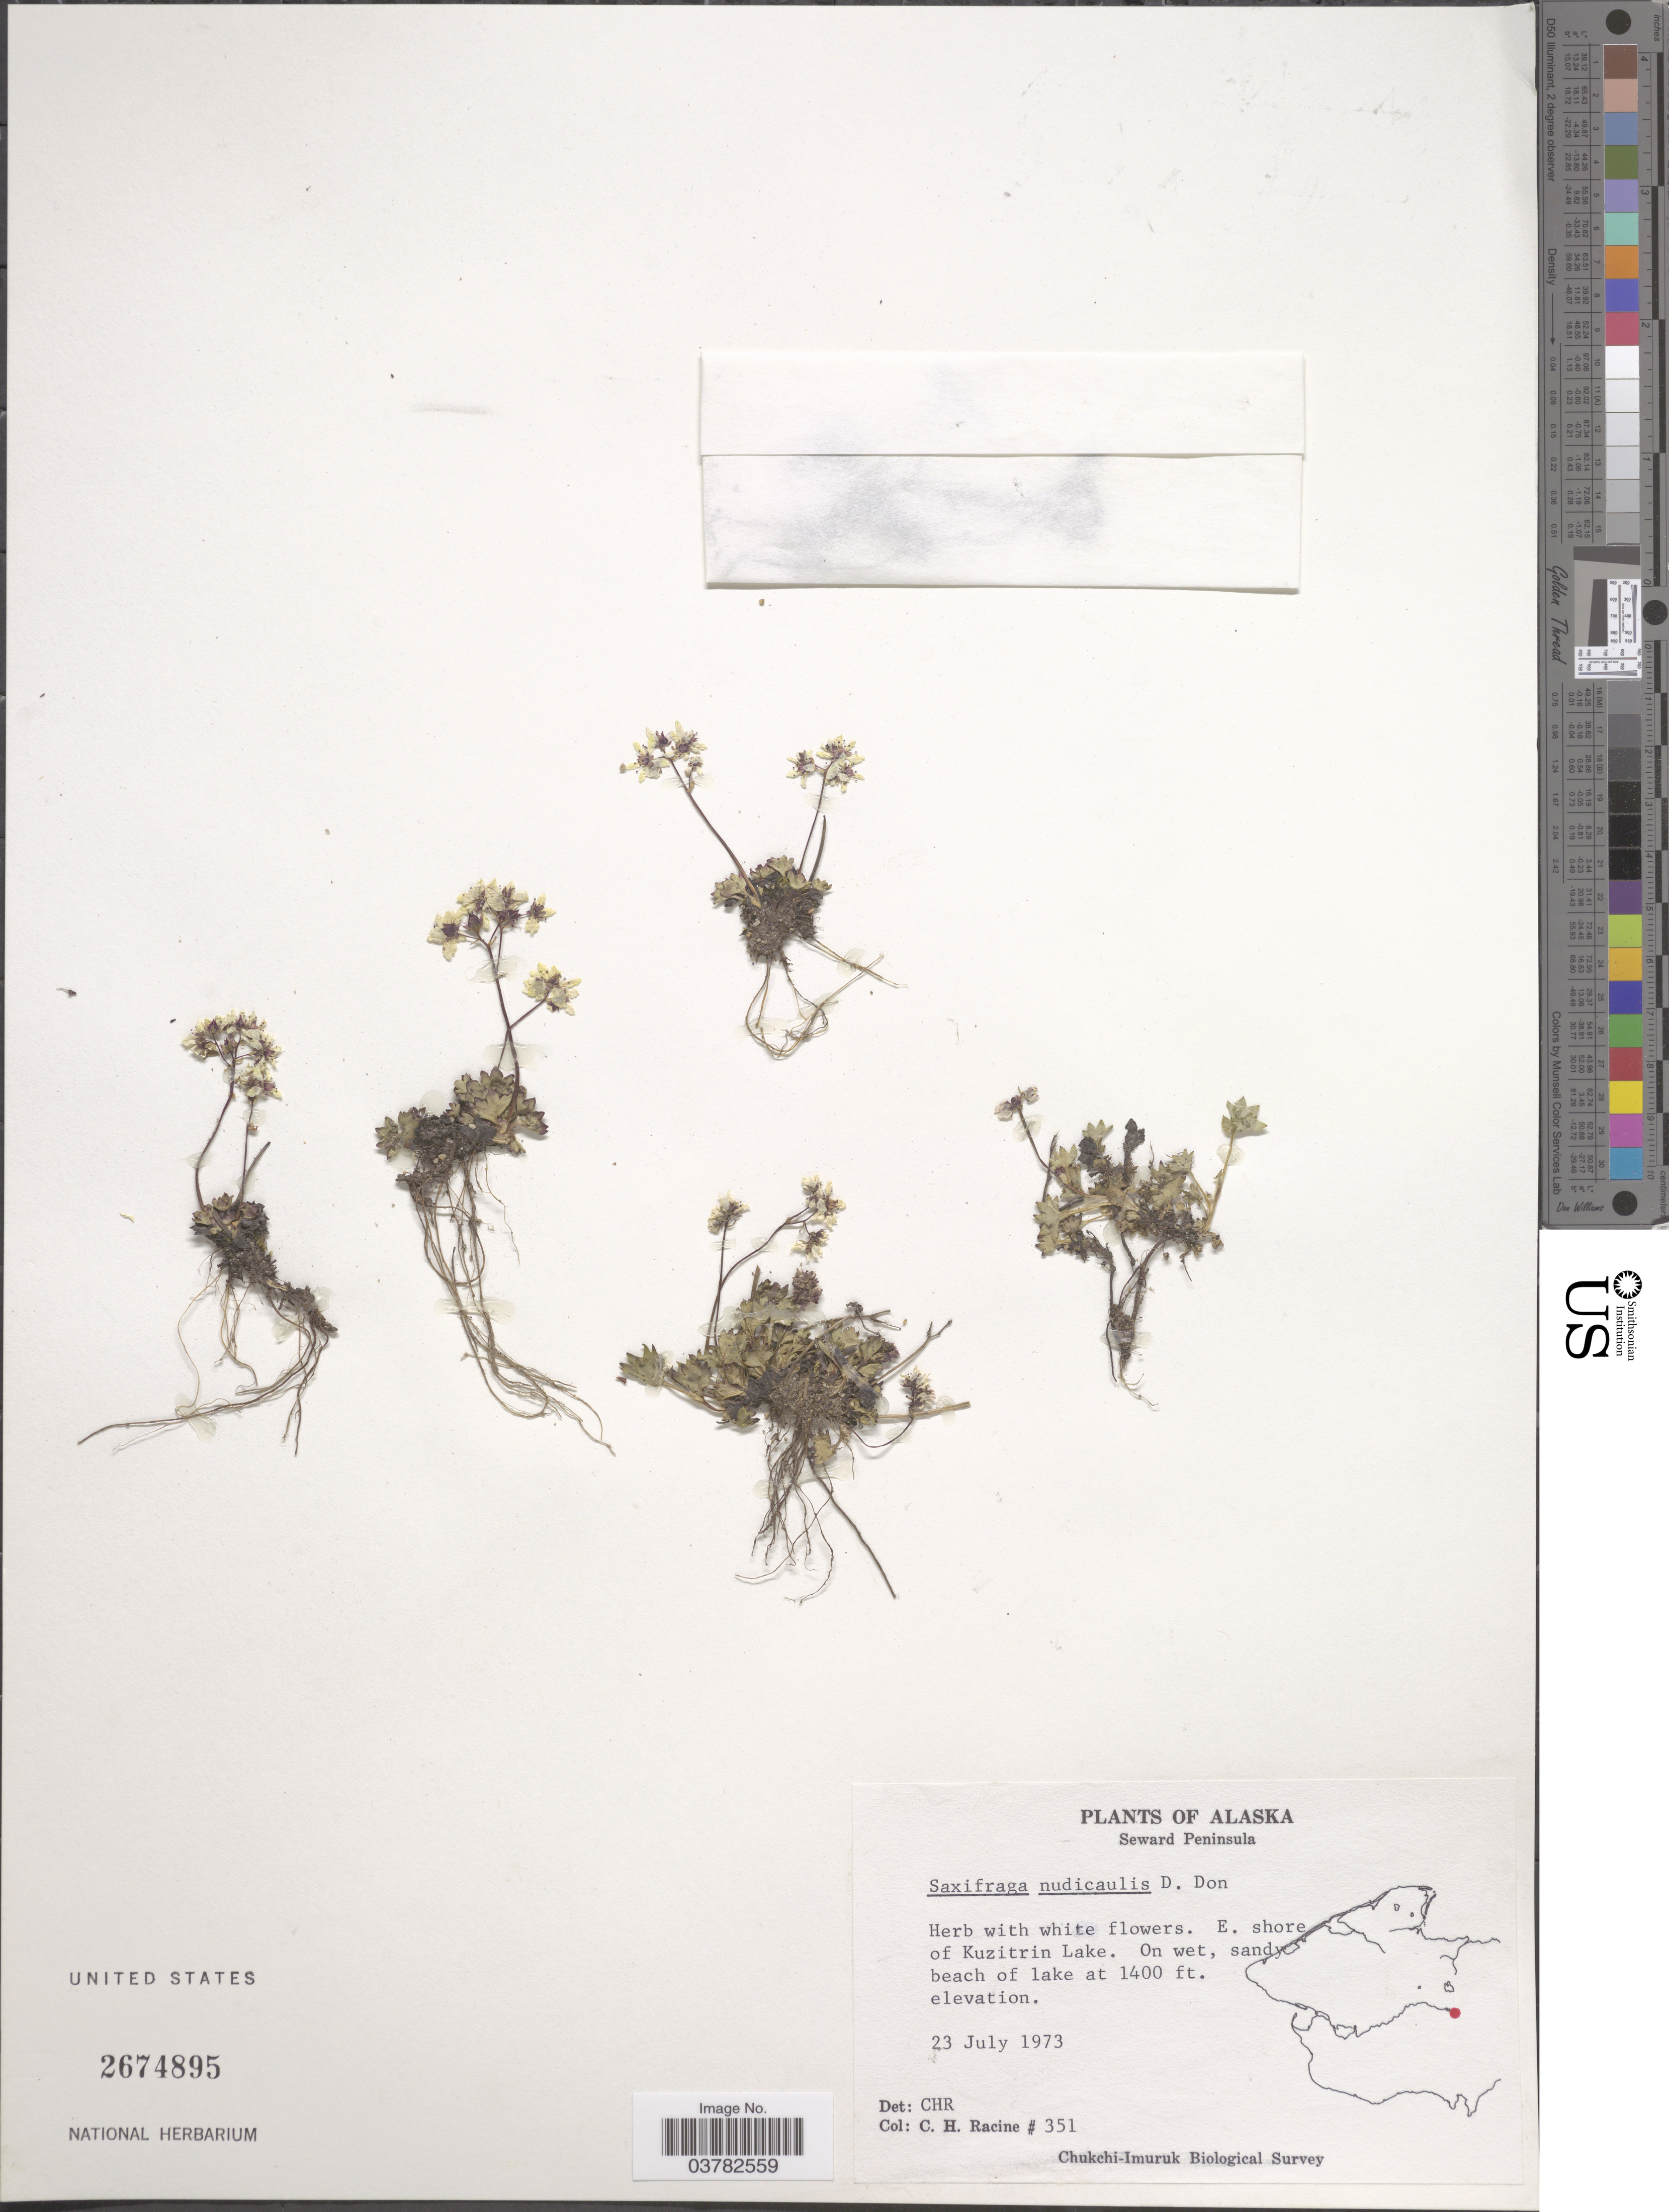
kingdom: Plantae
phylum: Tracheophyta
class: Magnoliopsida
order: Saxifragales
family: Saxifragaceae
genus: Saxifraga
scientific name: Saxifraga nudicaulis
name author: D. Don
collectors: C. Racine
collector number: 351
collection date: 1973-07-23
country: United States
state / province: Alaska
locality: Seward Peninsula. E. shore of Kuzitrin Lake. Chukchi-Imuruk Biological Survey.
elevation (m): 427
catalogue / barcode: US 2674895